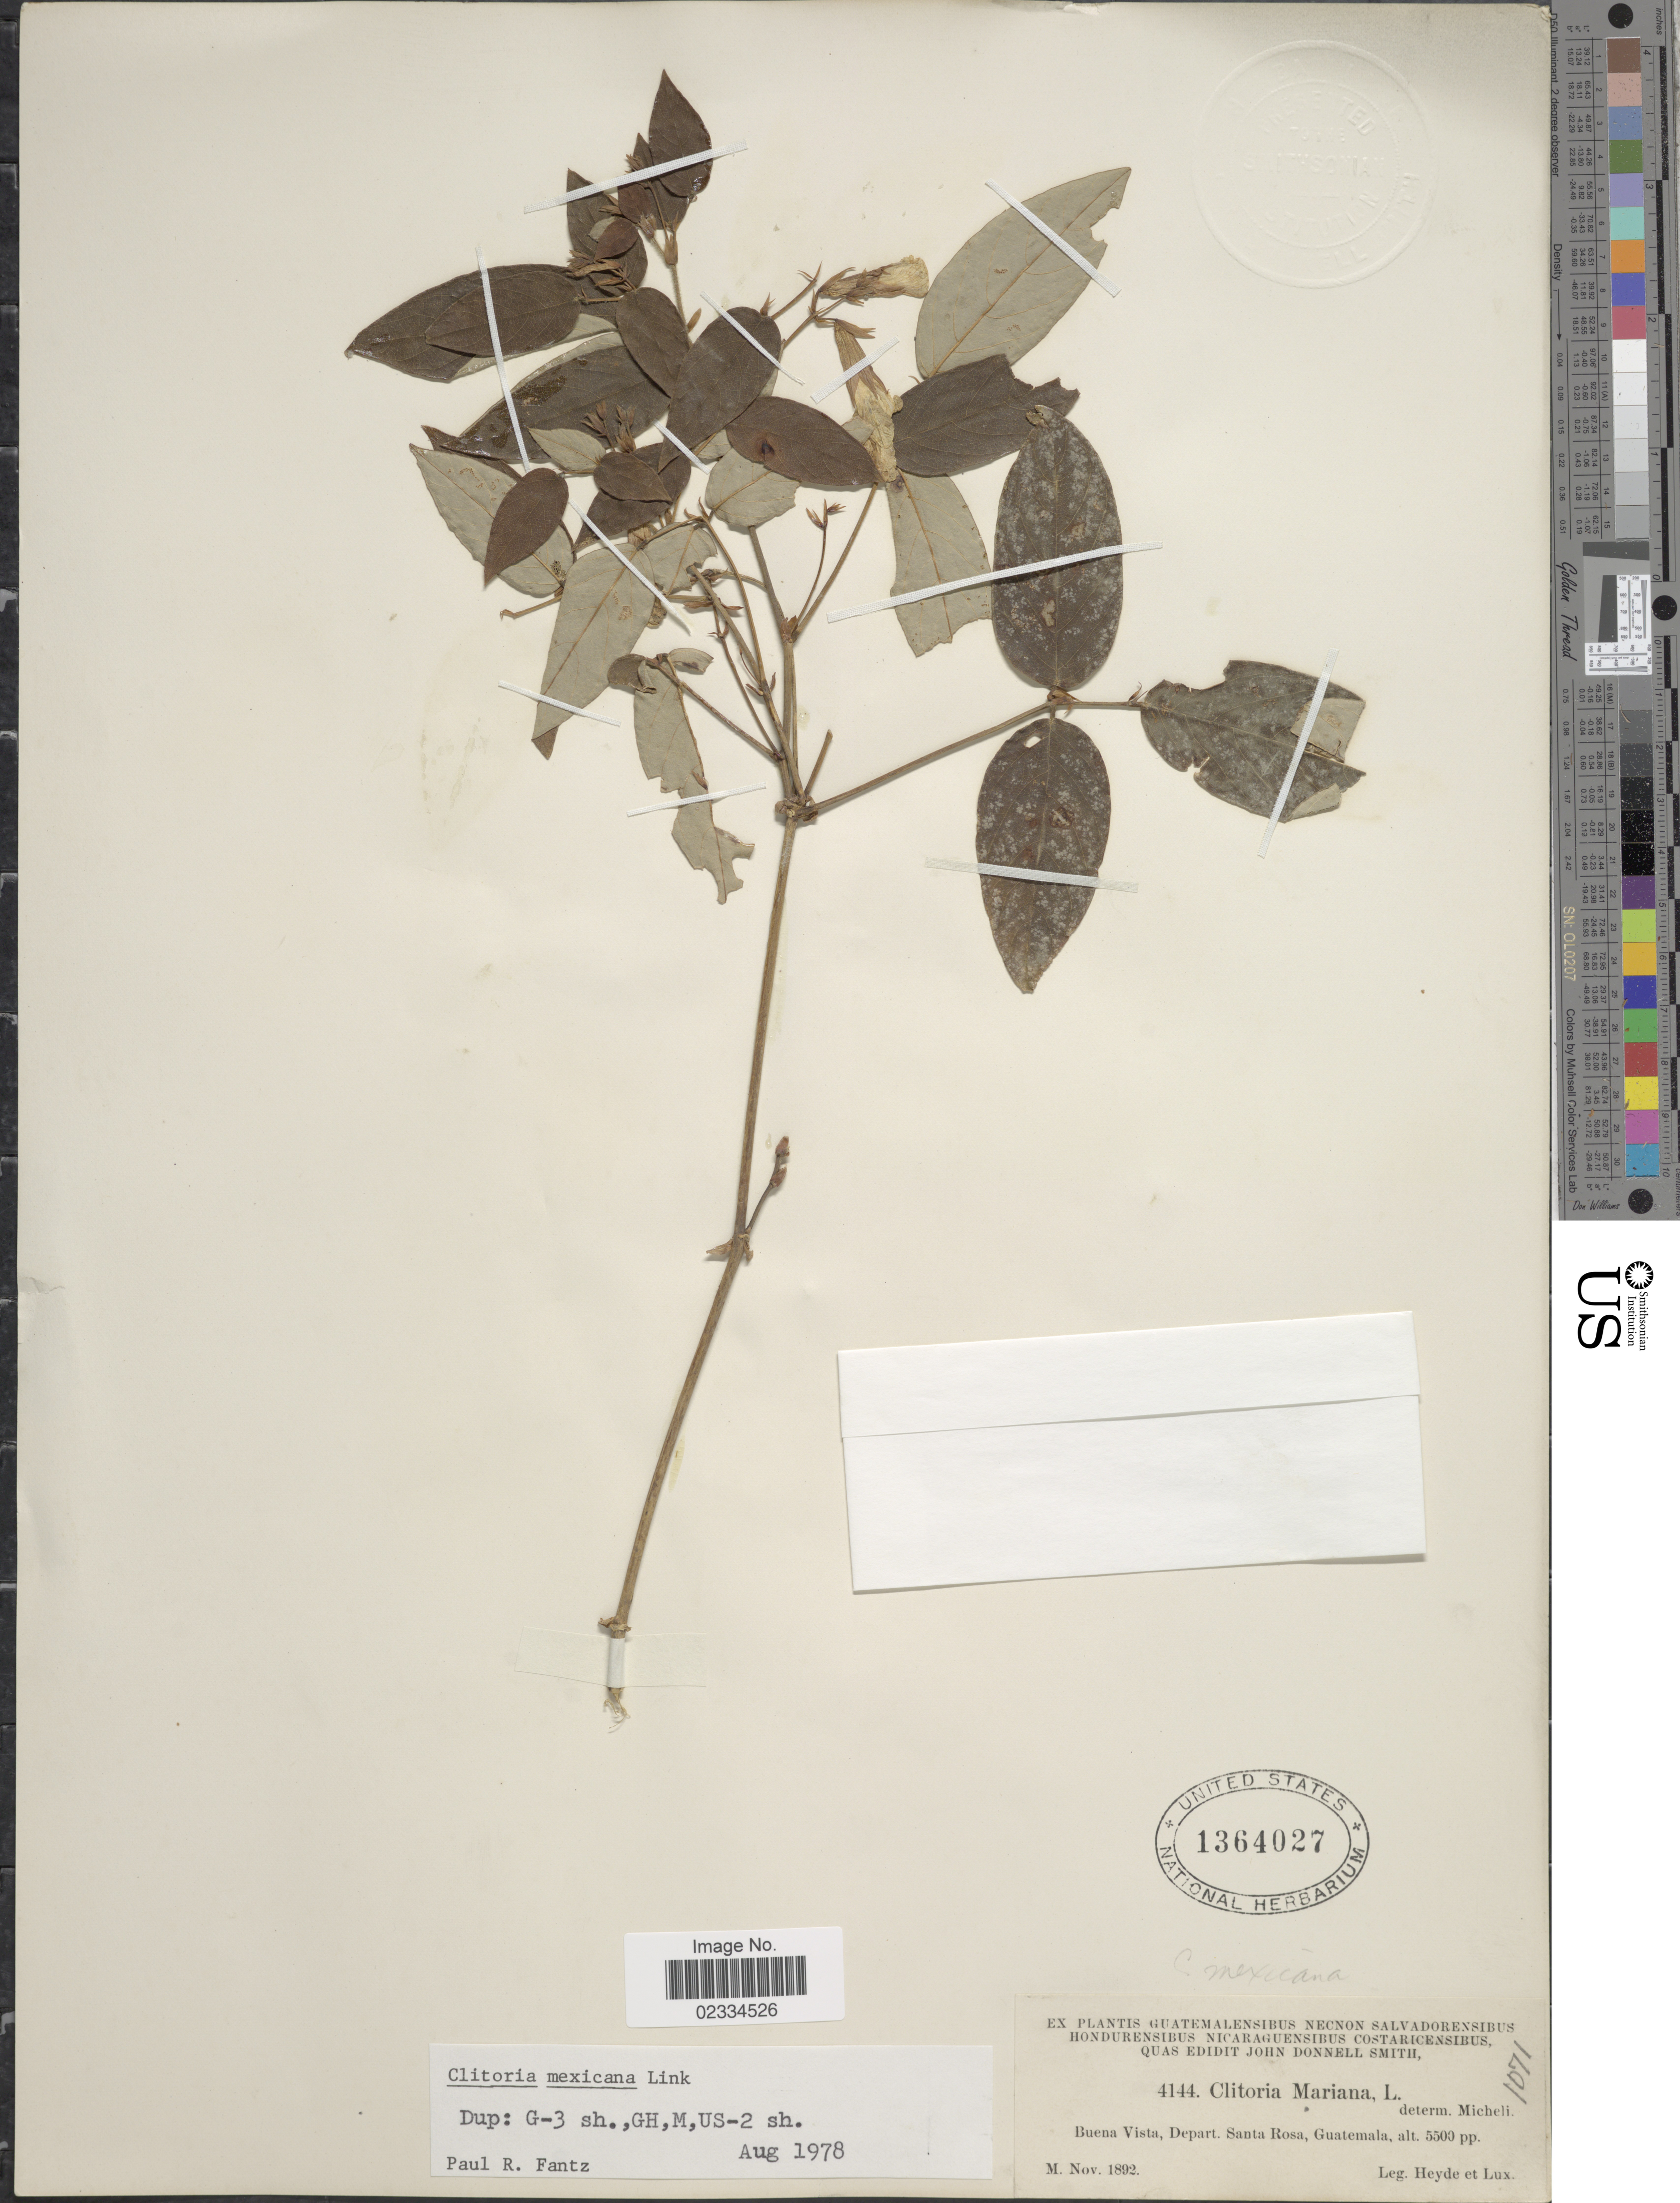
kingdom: Plantae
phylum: Tracheophyta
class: Magnoliopsida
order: Fabales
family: Fabaceae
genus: Clitoria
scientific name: Clitoria mexicana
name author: Link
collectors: Heyde & Lux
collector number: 4144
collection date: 1892-11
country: Guatemala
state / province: Santa Rosa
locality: Buena Vista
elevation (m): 1676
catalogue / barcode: US 1364027